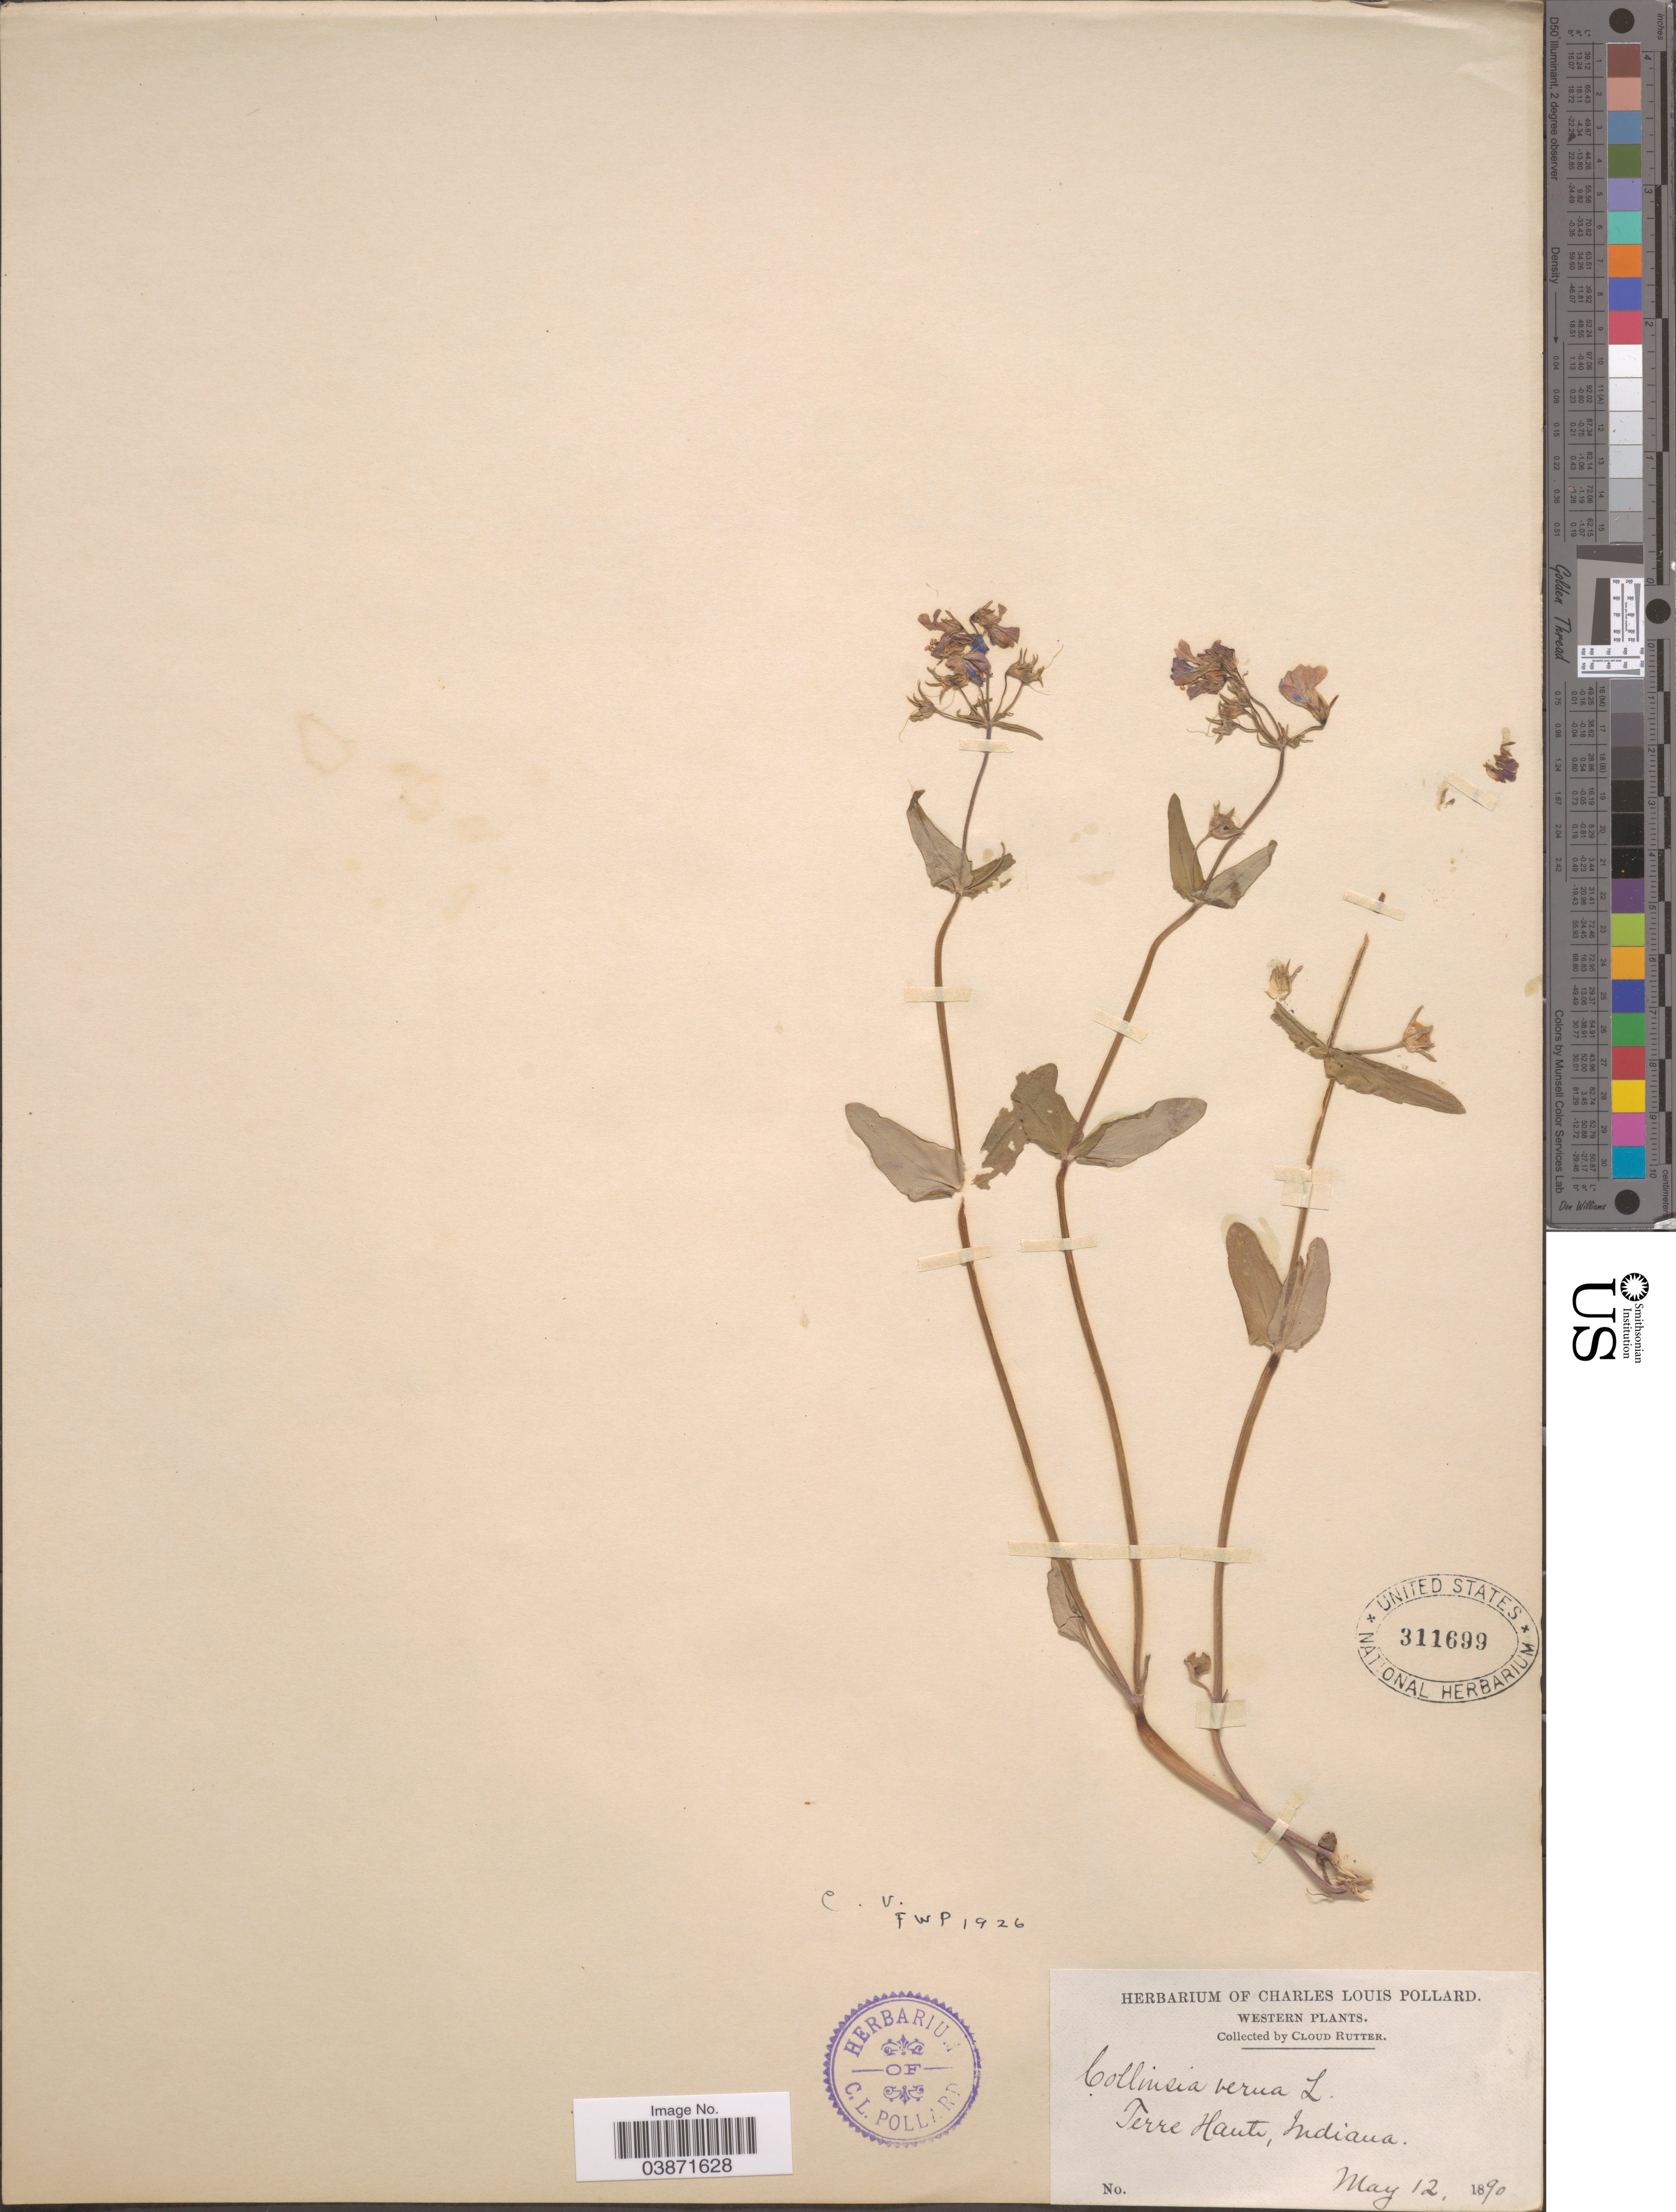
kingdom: Plantae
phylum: Tracheophyta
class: Magnoliopsida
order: Lamiales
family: Plantaginaceae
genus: Collinsia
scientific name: Collinsia verna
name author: Nutt.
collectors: C. Rutter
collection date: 1890-05-12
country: United States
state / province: Indiana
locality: Western. Terre Haute.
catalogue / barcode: US 311699